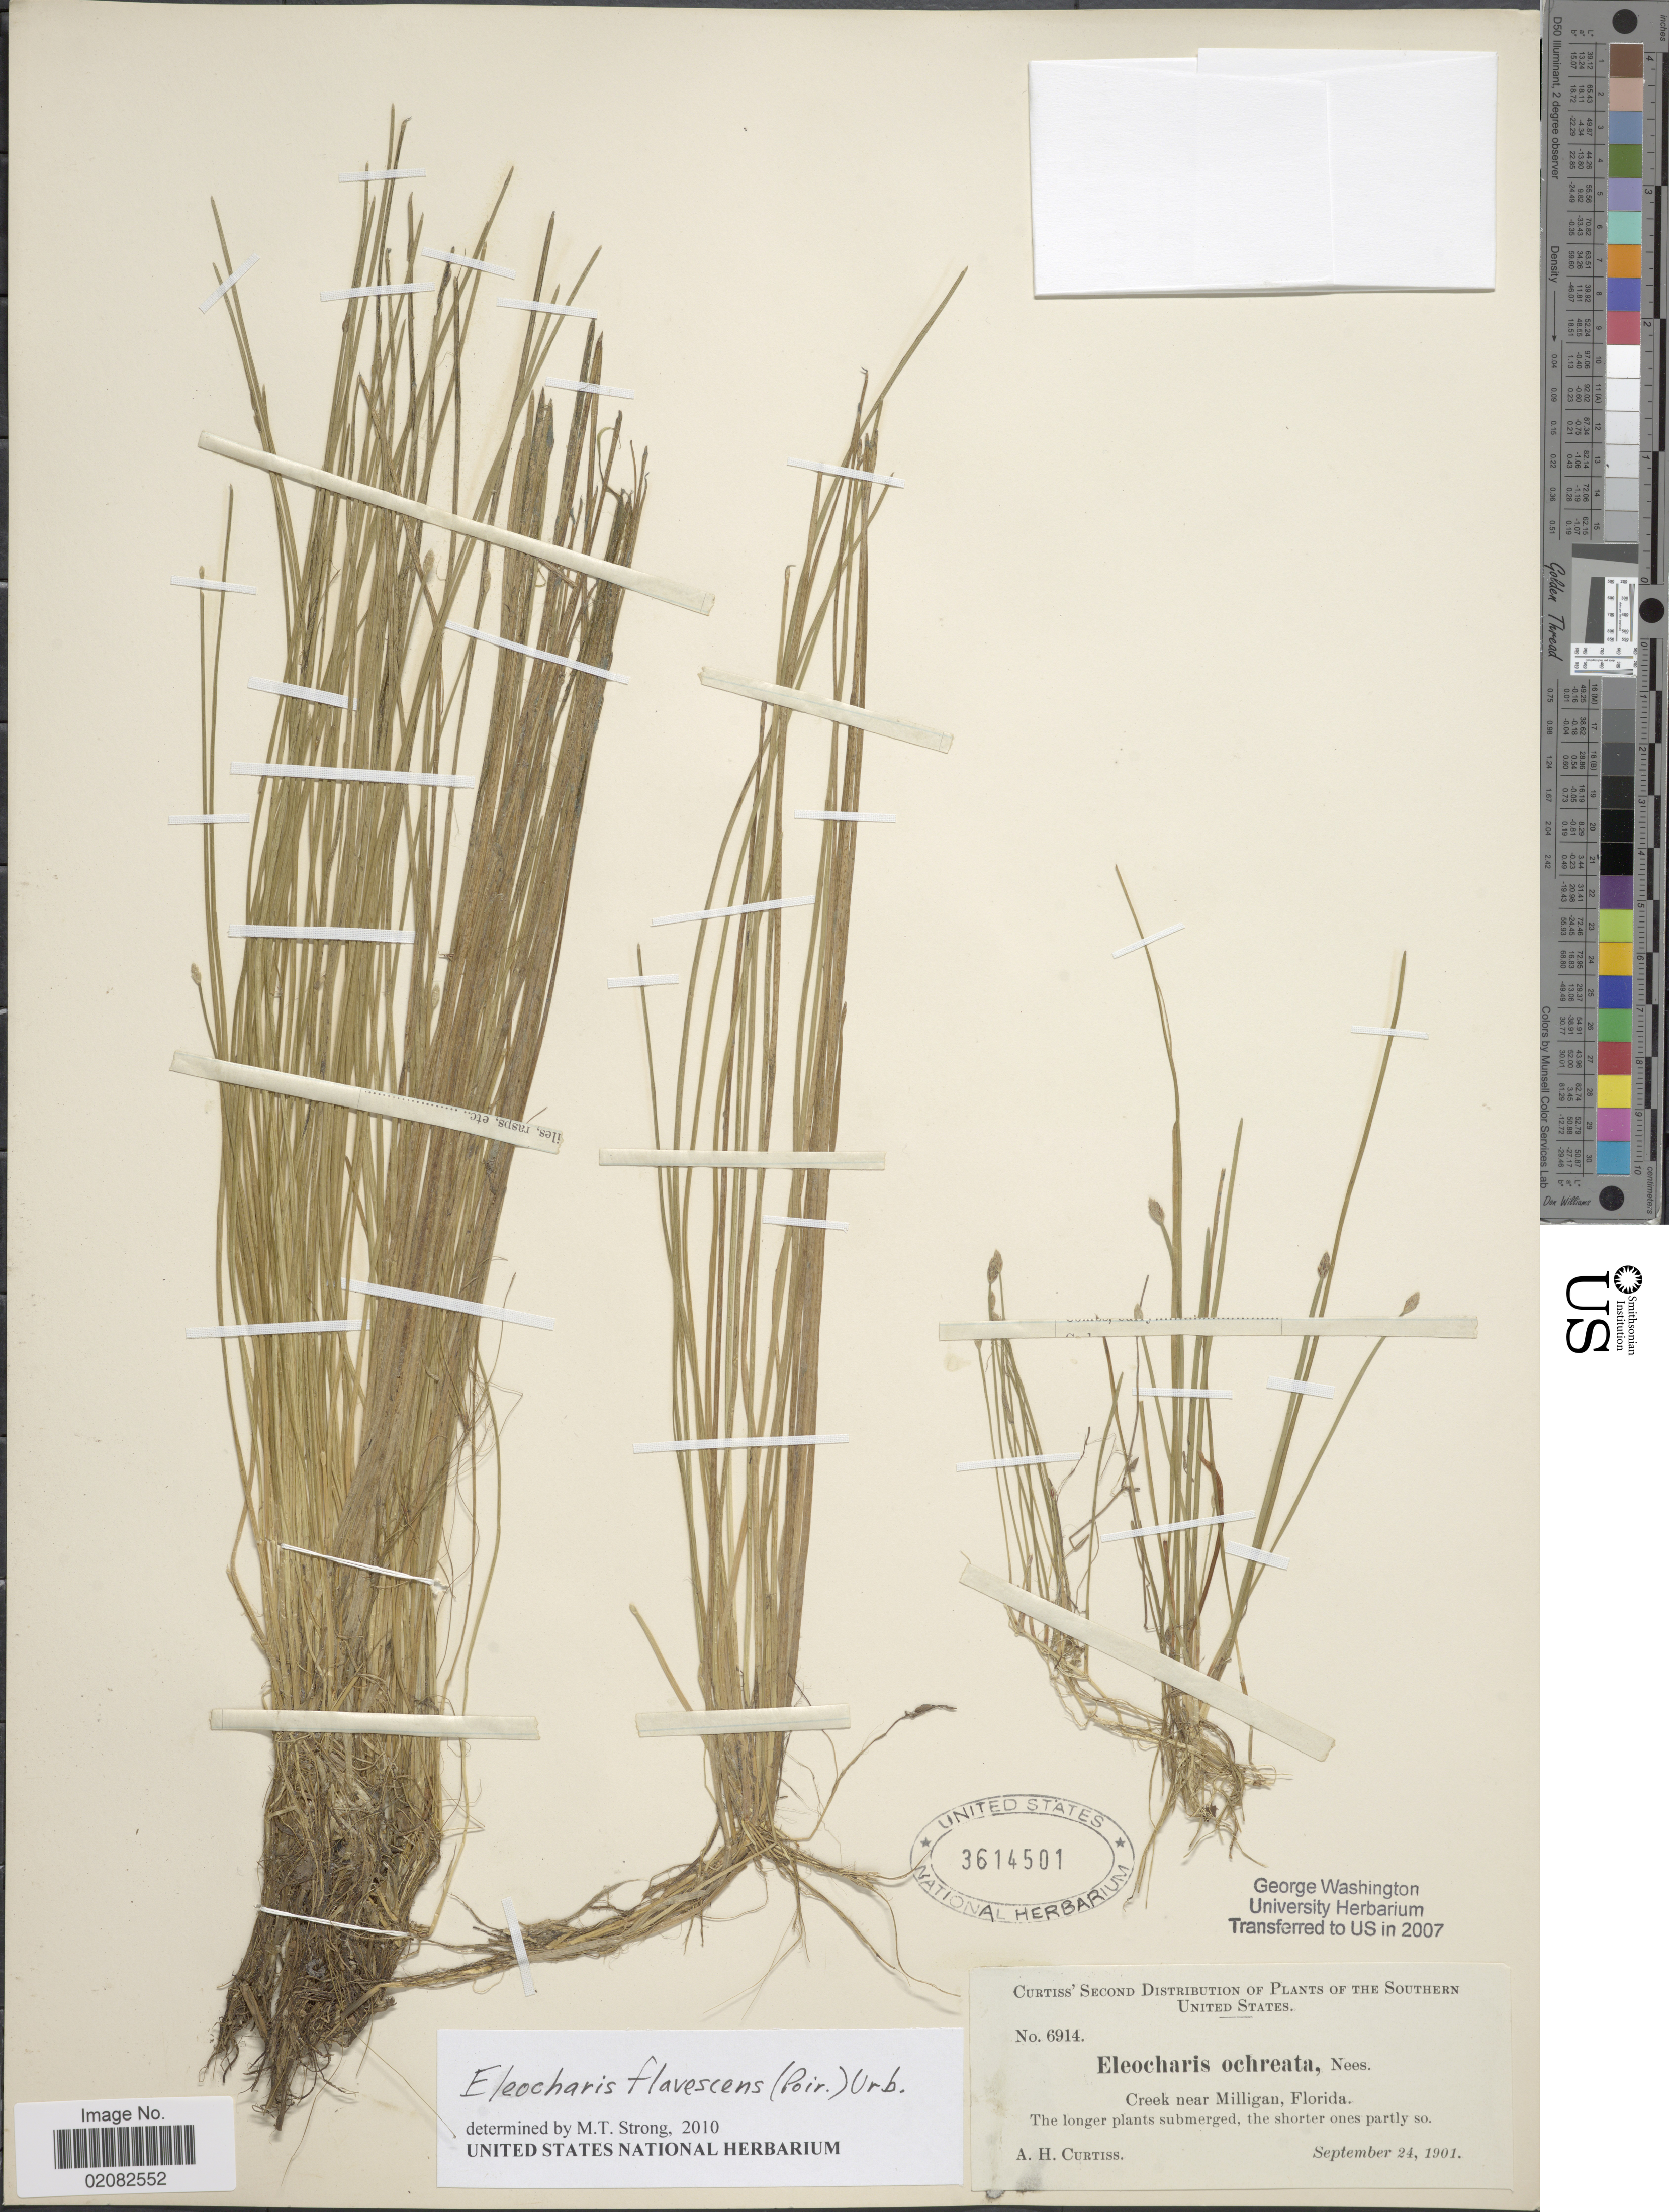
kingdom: Plantae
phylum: Tracheophyta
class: Liliopsida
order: Poales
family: Cyperaceae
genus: Eleocharis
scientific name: Eleocharis flavescens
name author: (Poir.) Urb.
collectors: A. H. Curtiss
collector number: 6914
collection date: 1901-09-24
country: United States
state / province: Florida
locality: Southern United States, Creek near Milligan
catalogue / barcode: US 3614501